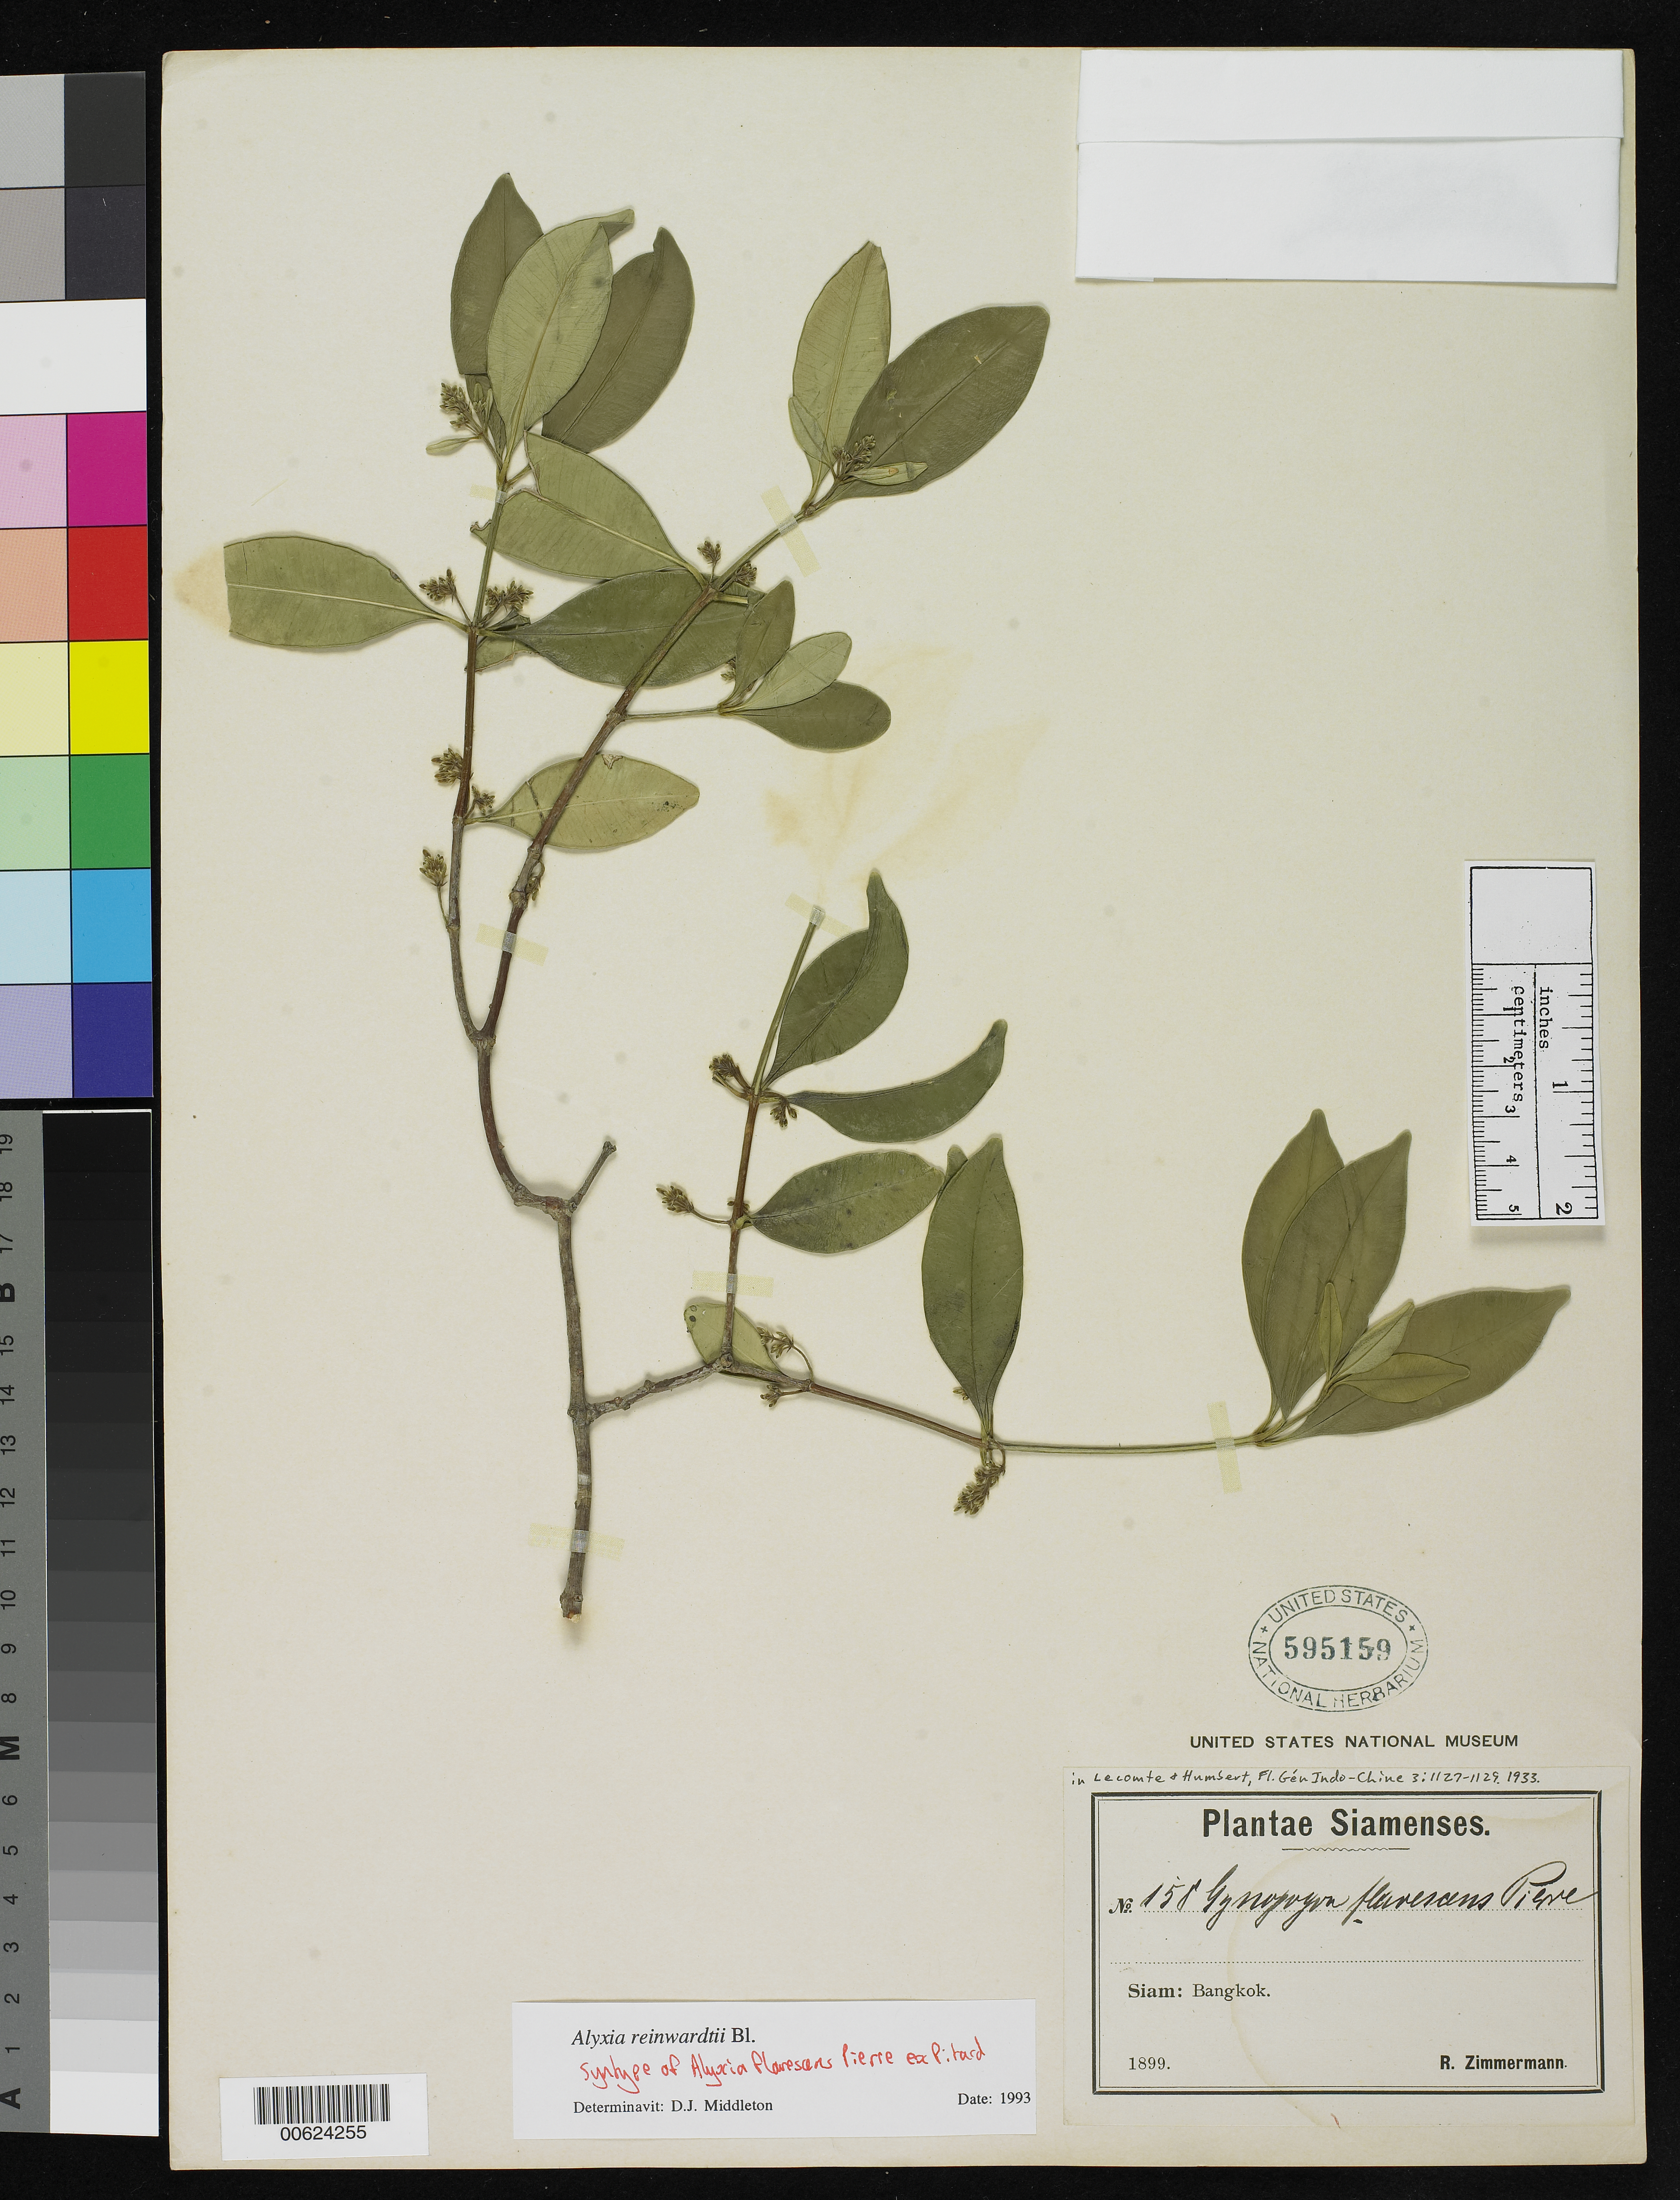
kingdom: Plantae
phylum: Tracheophyta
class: Magnoliopsida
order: Gentianales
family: Apocynaceae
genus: Alyxia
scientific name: Alyxia flavescens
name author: Pierre ex Pit. in & Humbert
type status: Syntype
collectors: R. Zimmermann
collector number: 158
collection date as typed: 1899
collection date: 1899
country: Thailand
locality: Siam: Bangkok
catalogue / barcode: US 595159